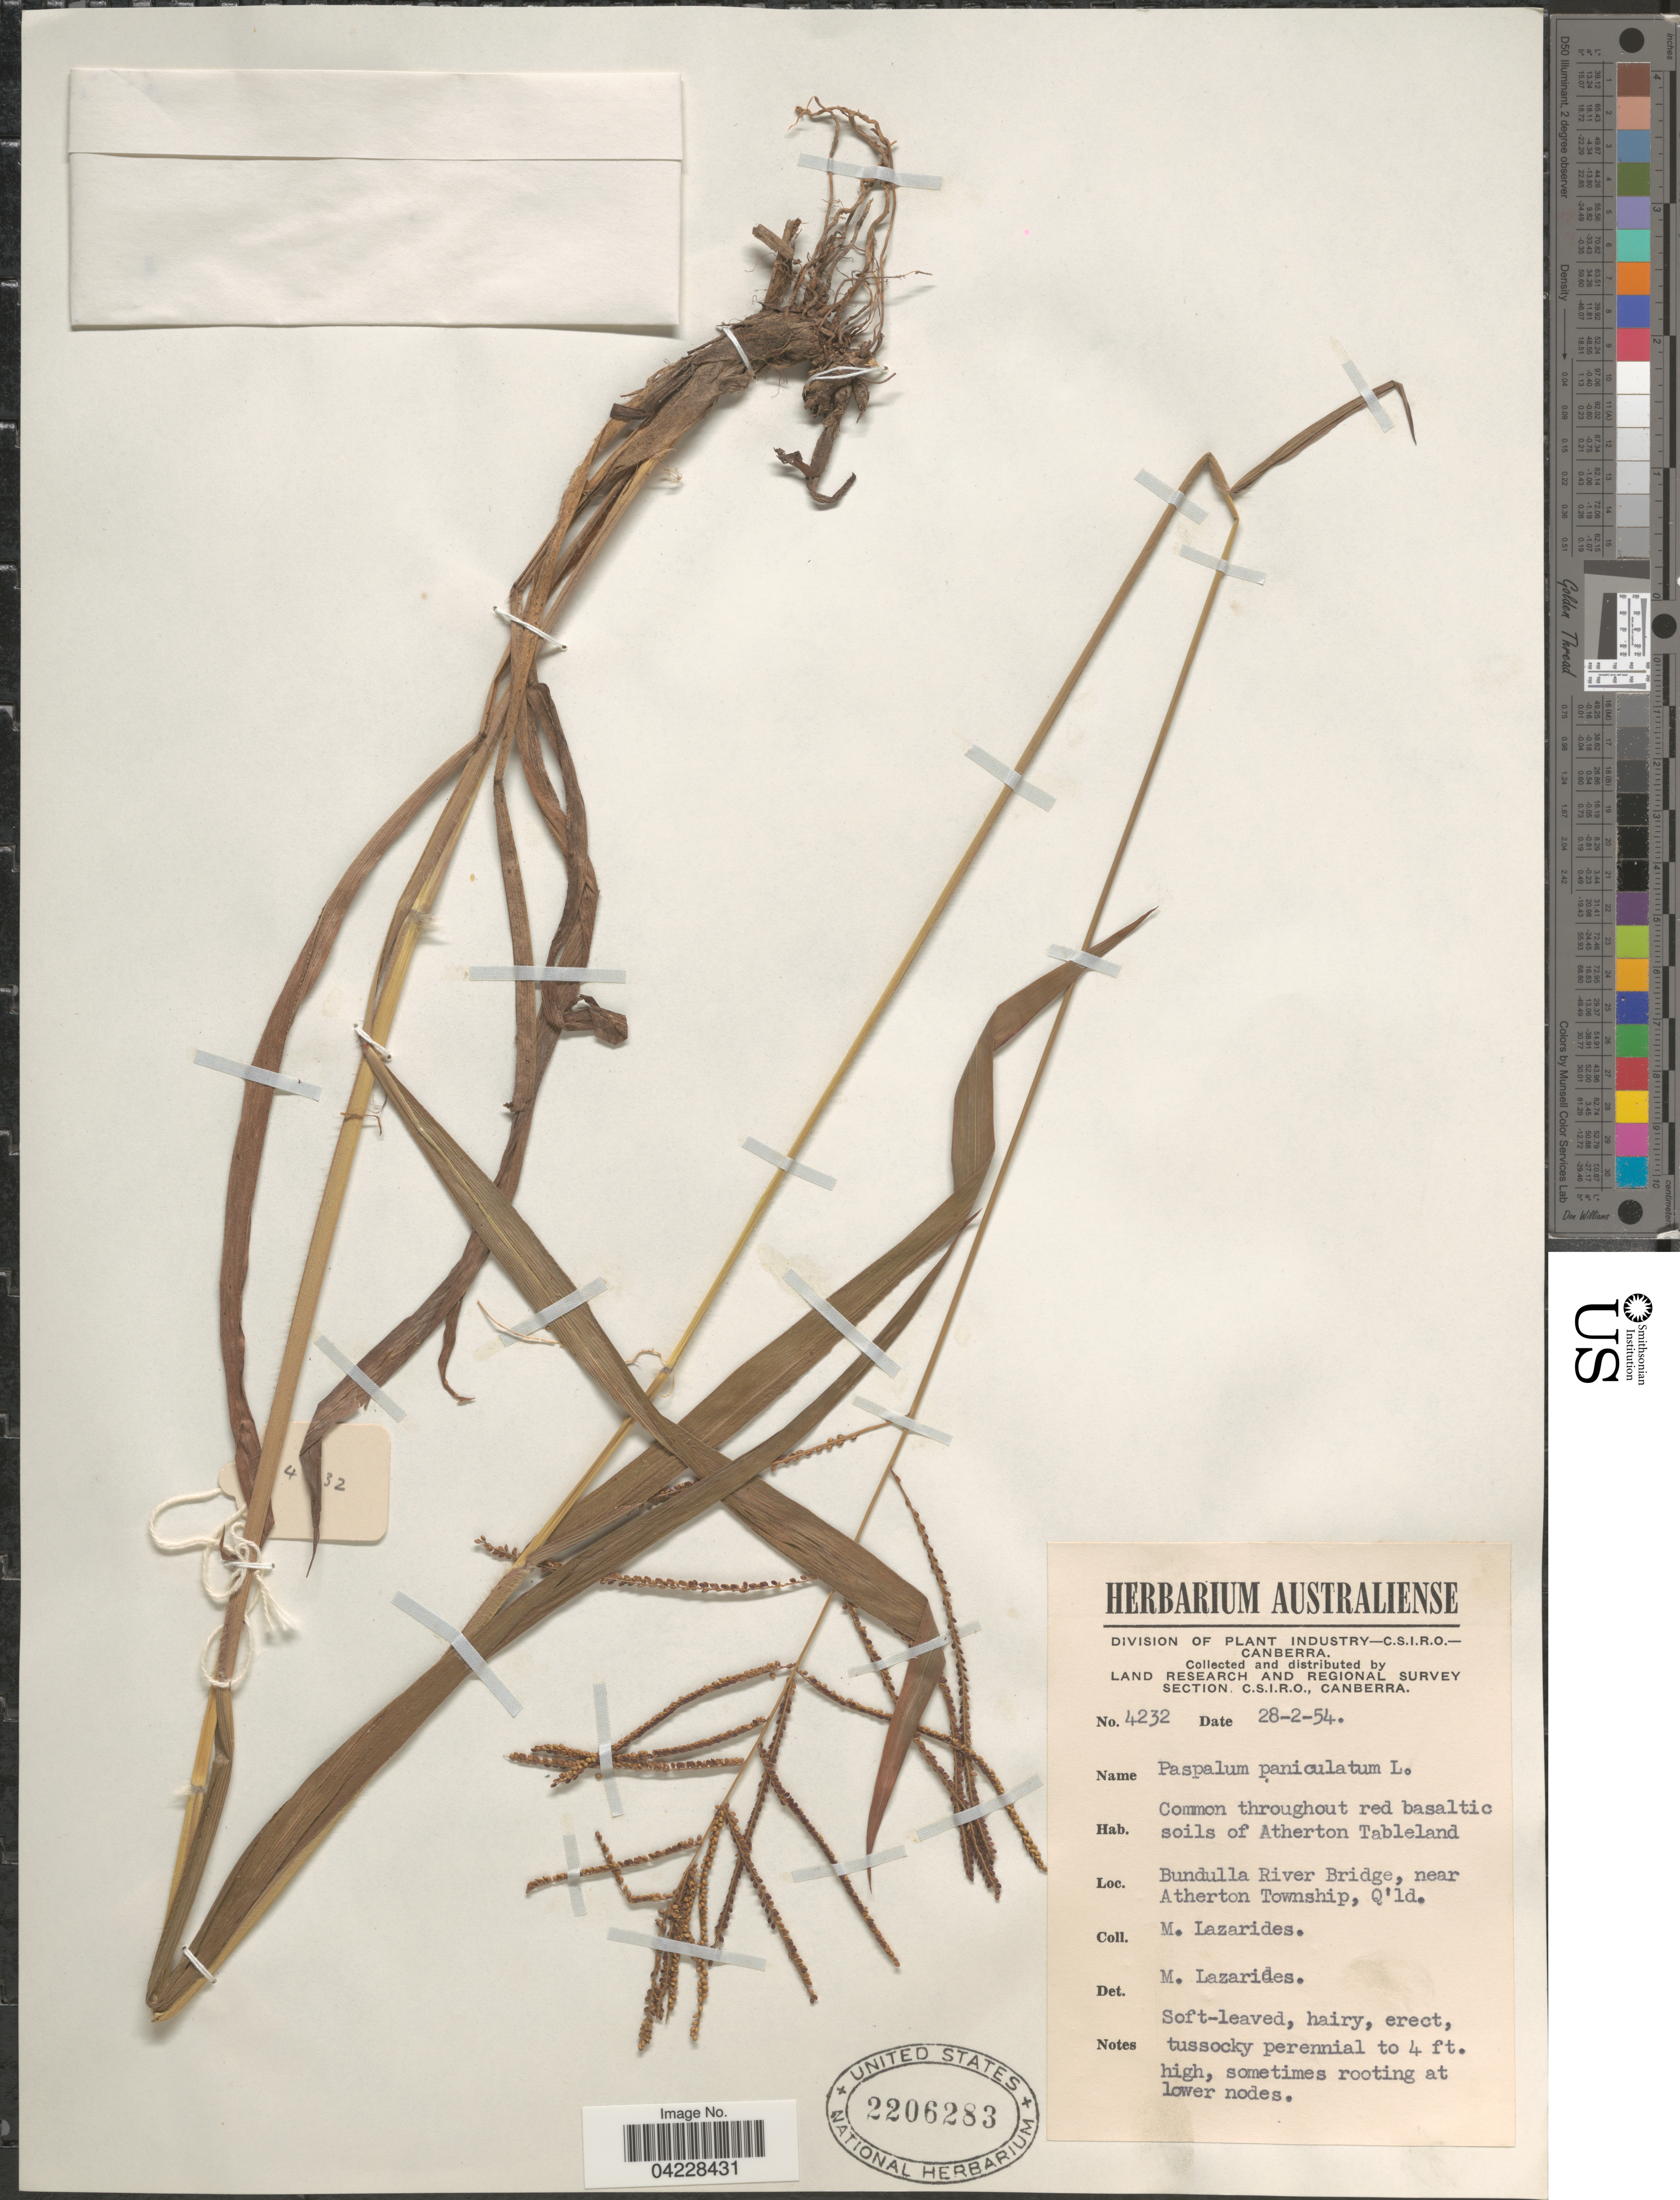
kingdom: Plantae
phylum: Tracheophyta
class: Liliopsida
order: Poales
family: Poaceae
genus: Paspalum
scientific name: Paspalum paniculatum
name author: L.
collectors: M. Lazarides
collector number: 4232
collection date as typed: Transcribed d/m/y: 28/2/54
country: Australia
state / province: Queensland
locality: Land Research and Regional Survey Section. Soils of Atherton Tableland. Bundulla River Bridge, near Atherton Township, Q'ld.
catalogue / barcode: US 2206283